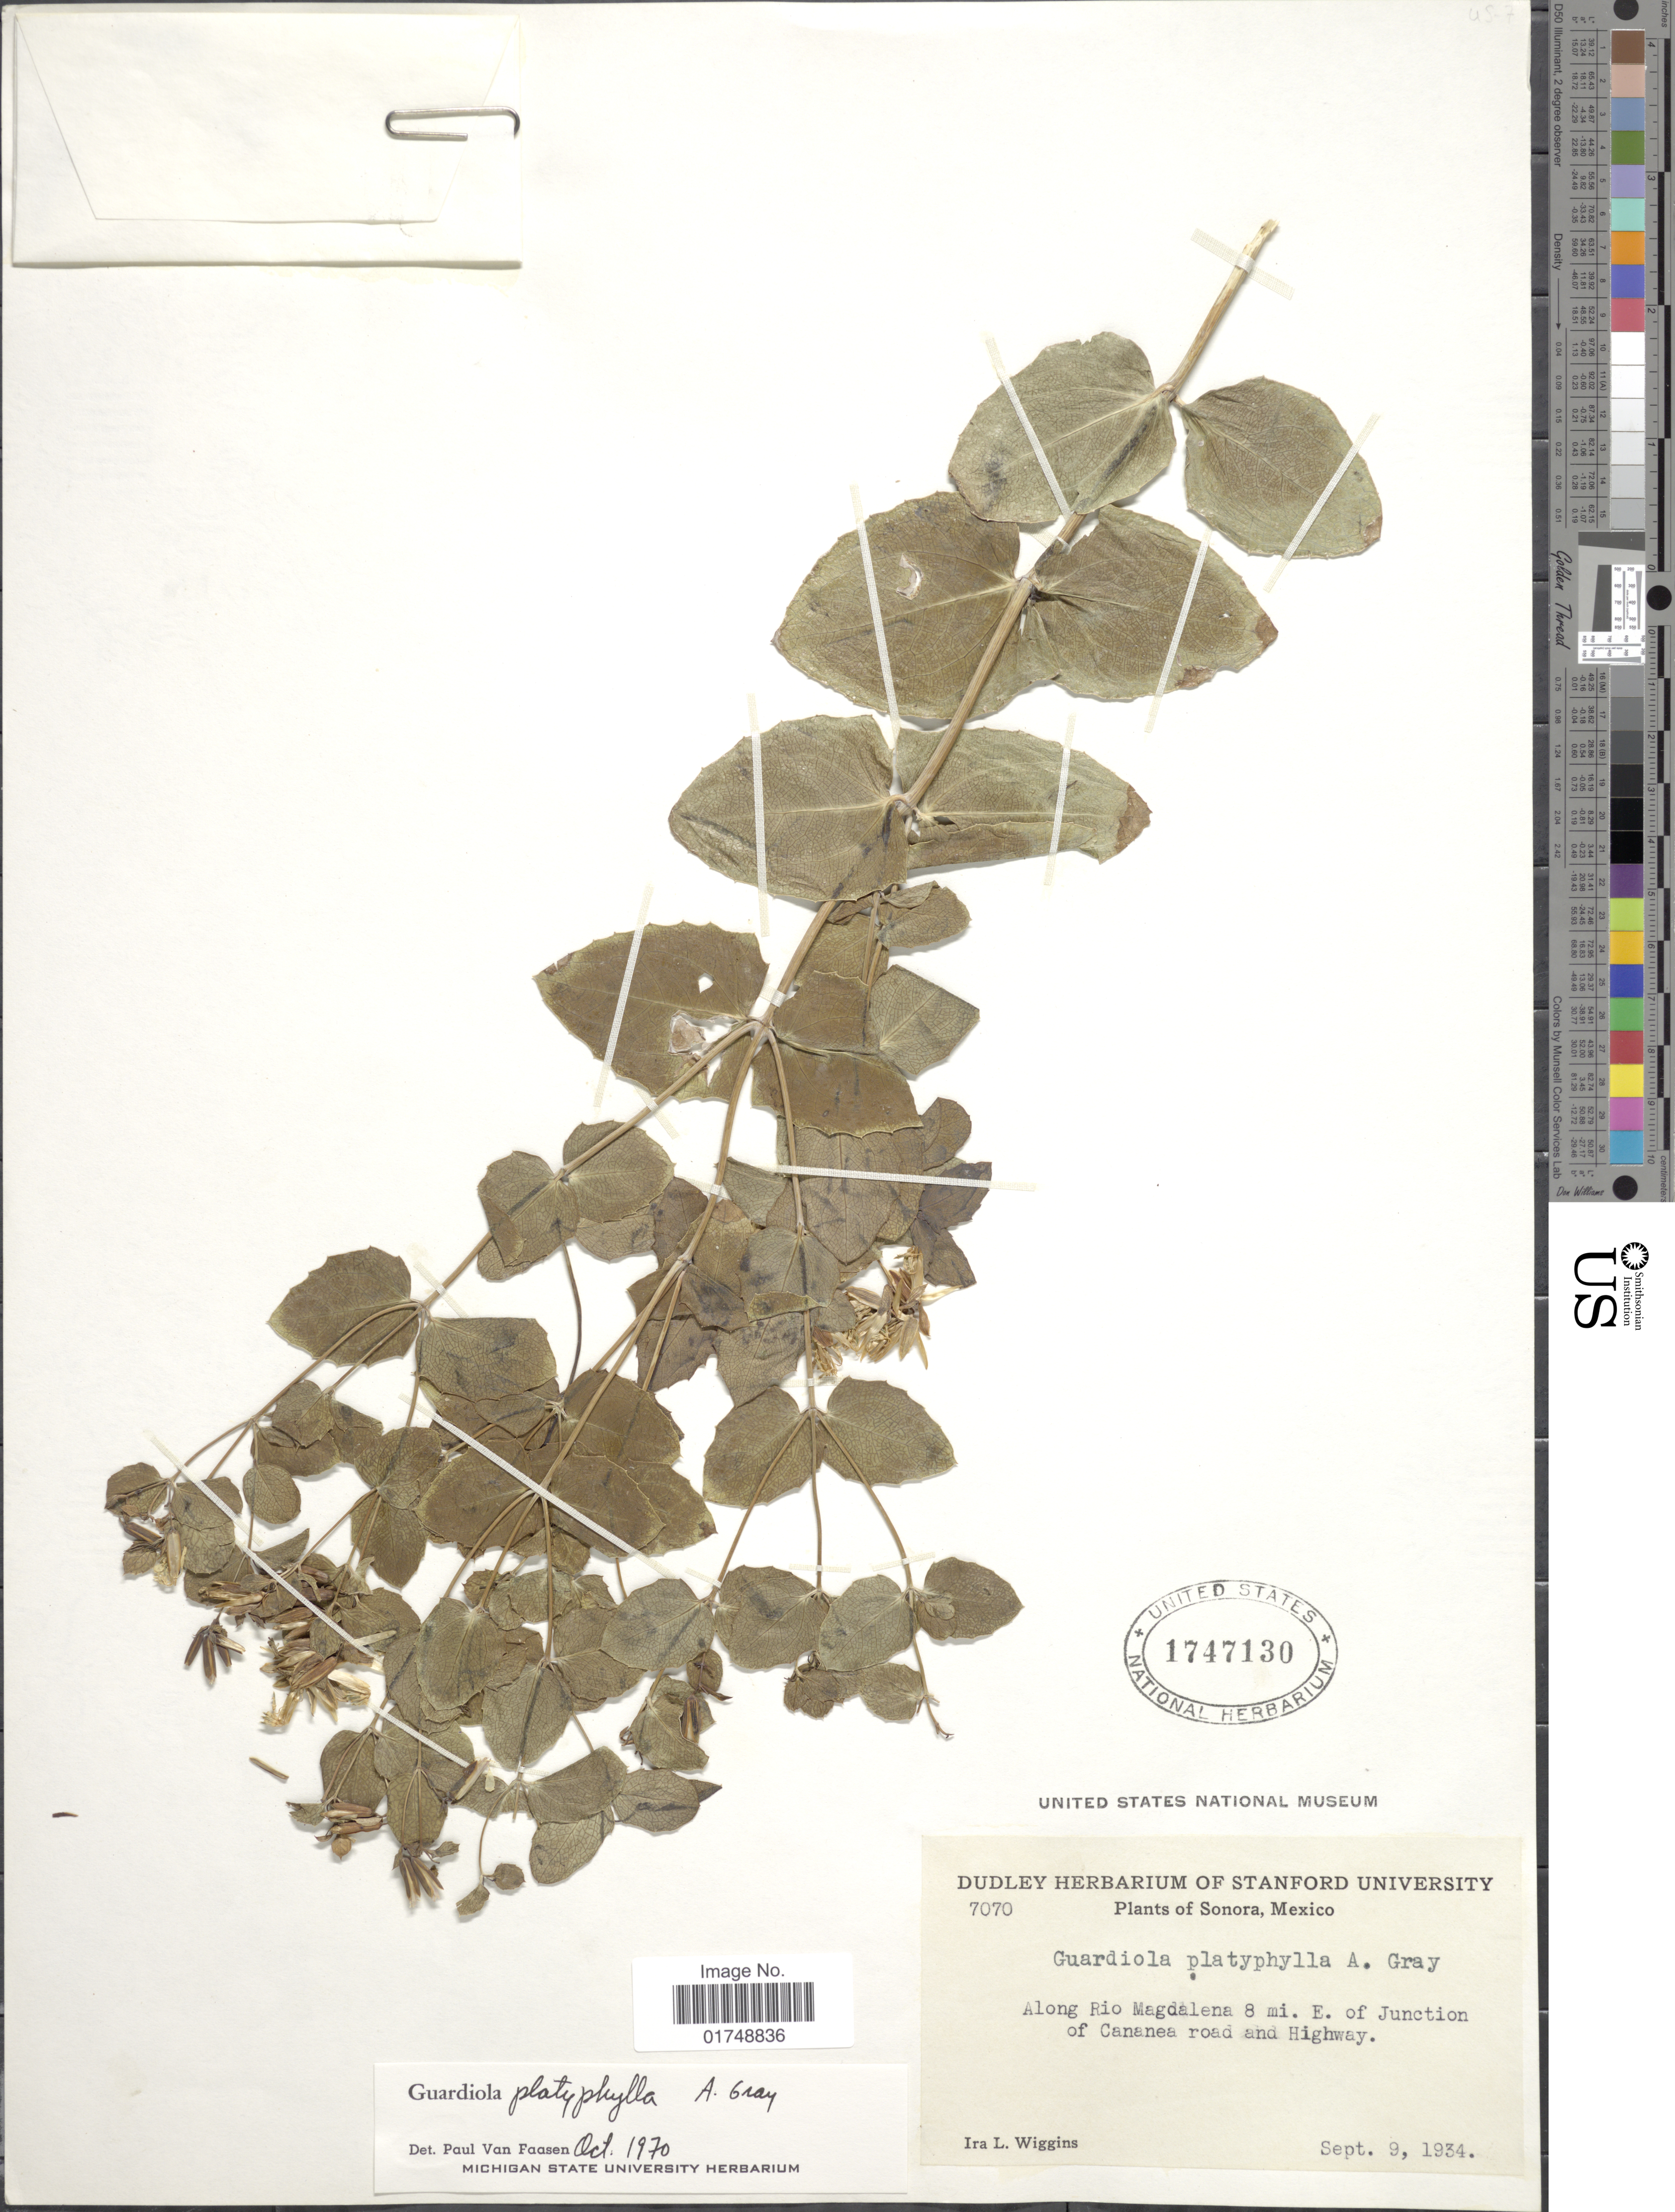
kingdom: Plantae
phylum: Tracheophyta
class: Magnoliopsida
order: Asterales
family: Asteraceae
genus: Guardiola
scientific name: Guardiola platyphylla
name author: A. Gray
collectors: I. L. Wiggins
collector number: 7070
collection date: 1934-09-09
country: Mexico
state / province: Sonora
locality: Along Rio Magdalena 8 mi. E of Junction of Cananea road and Highway.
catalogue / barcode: US 1747130